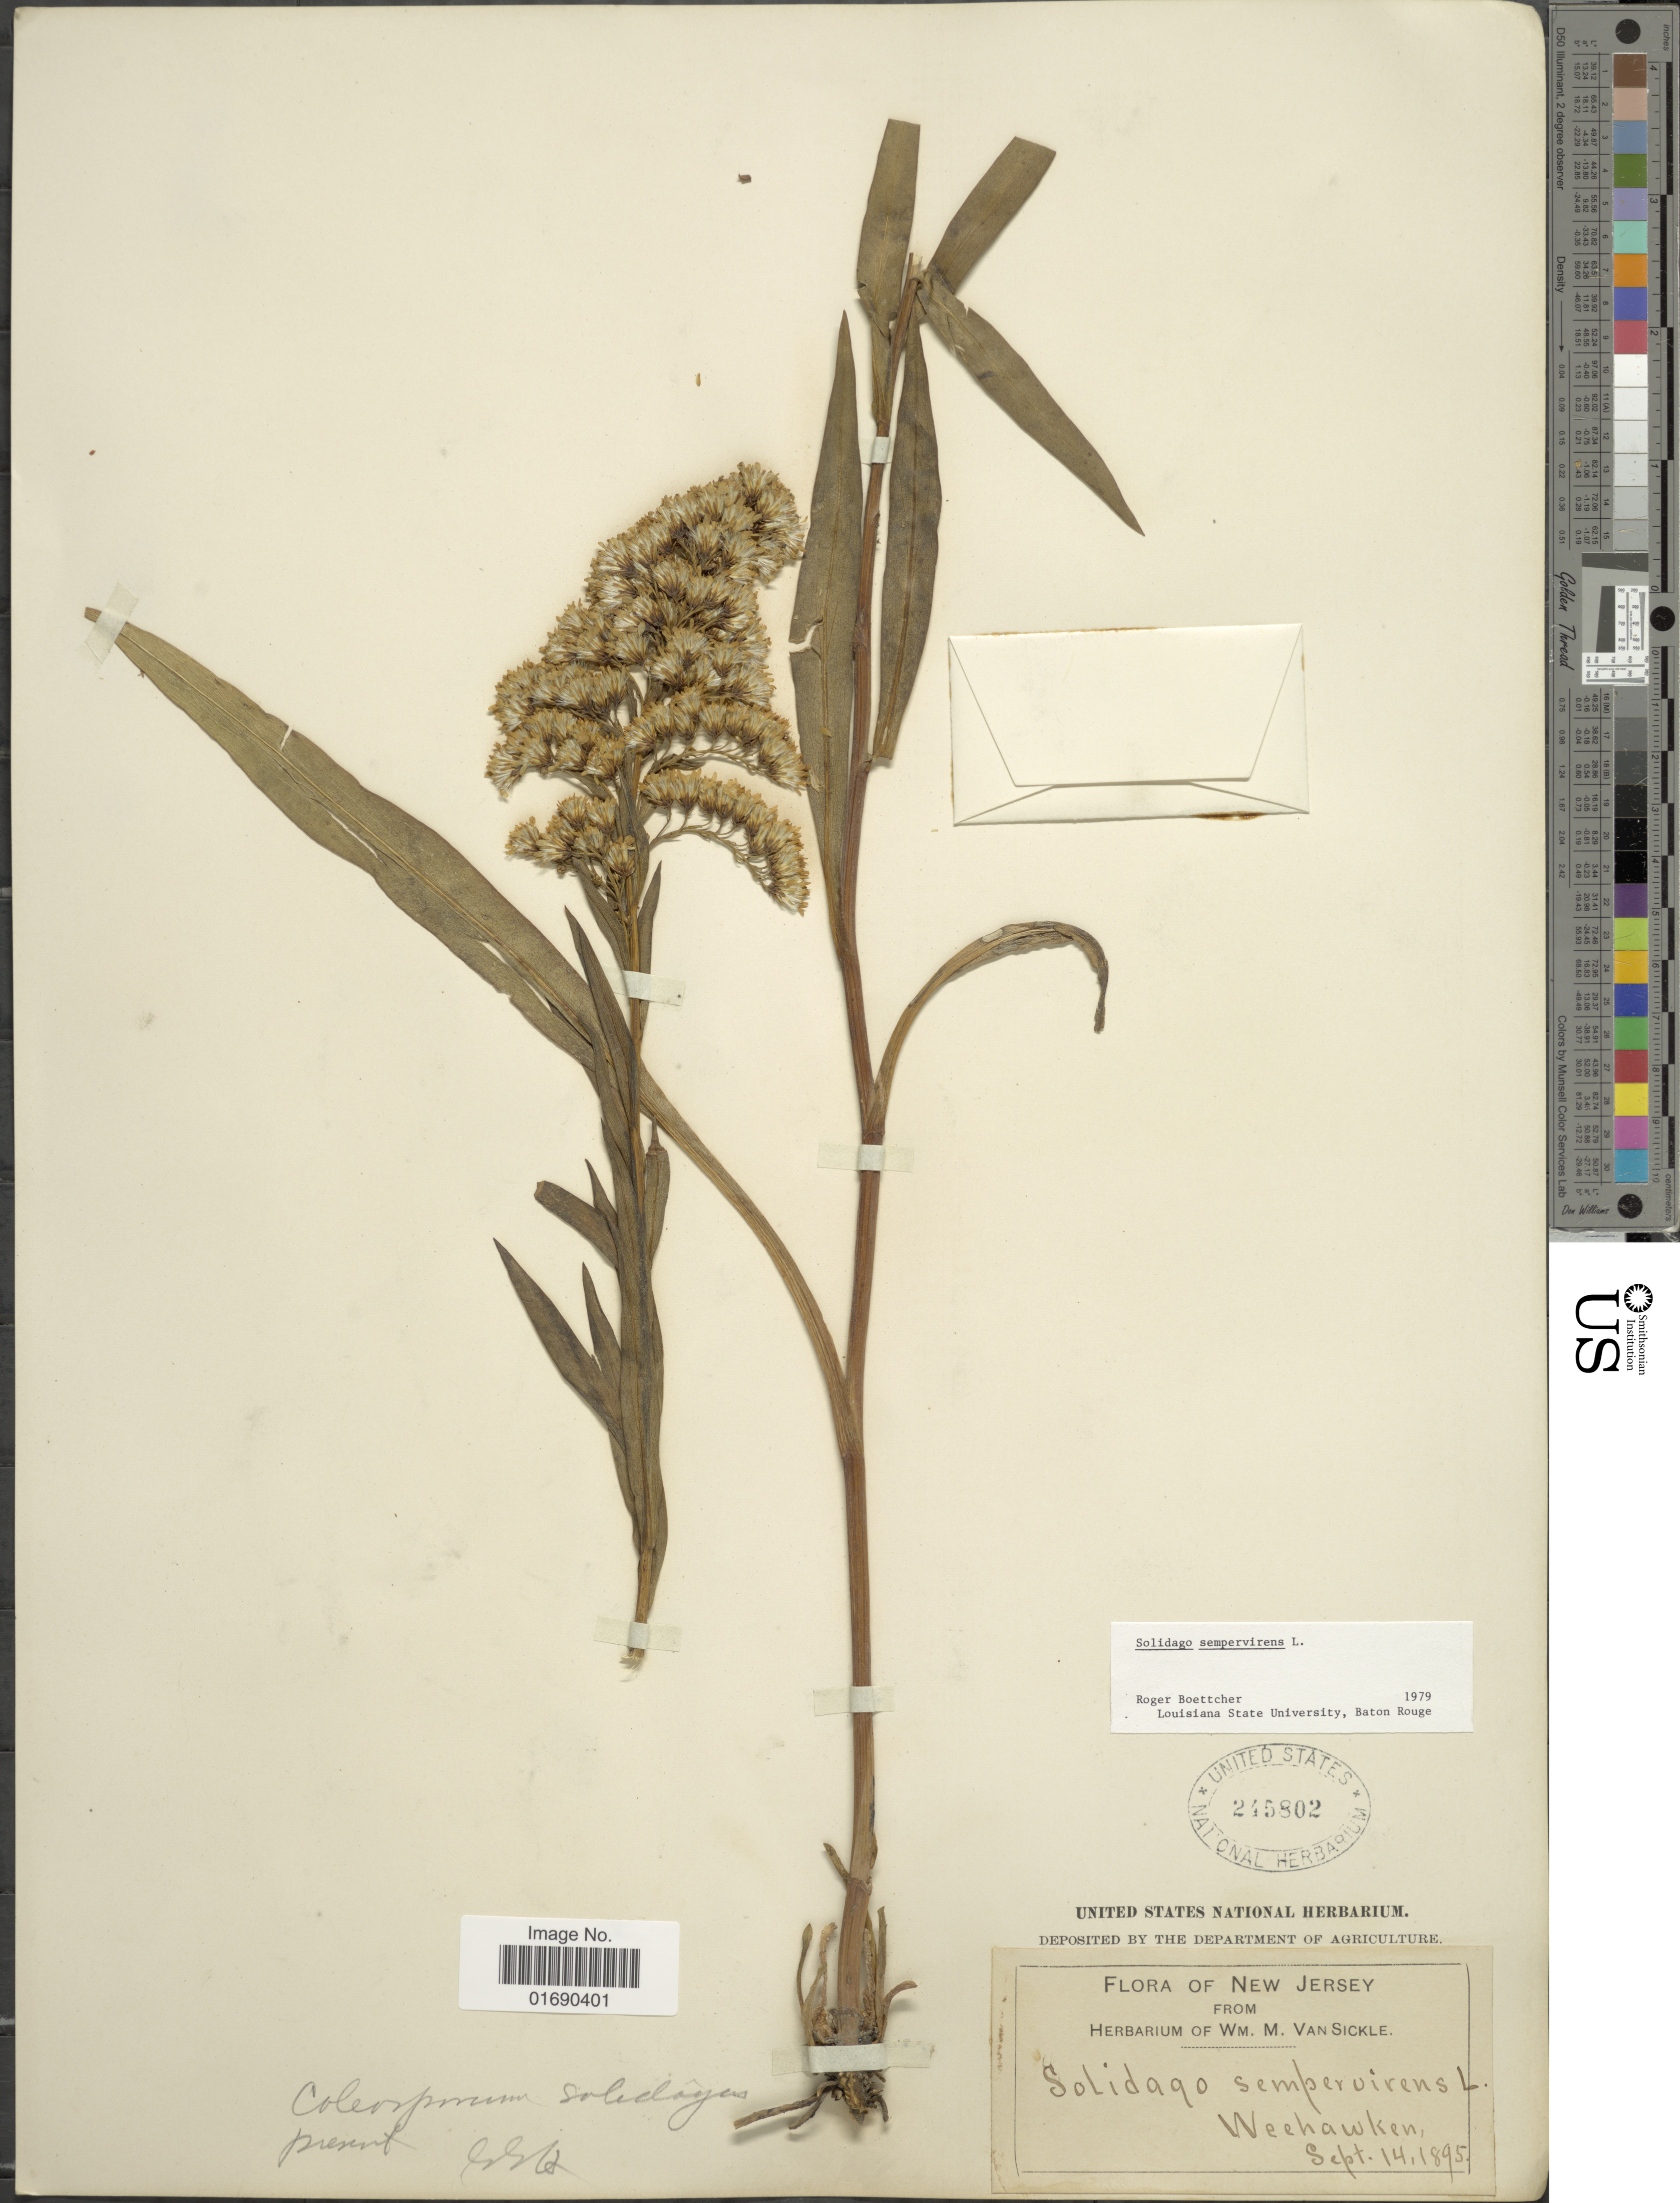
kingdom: Plantae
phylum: Tracheophyta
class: Magnoliopsida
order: Asterales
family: Asteraceae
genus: Solidago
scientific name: Solidago sempervirens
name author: L.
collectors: ex herb. Wm. M. Van Sickle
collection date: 1895-09-14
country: United States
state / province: New Jersey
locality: Weehawken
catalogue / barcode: US 245802